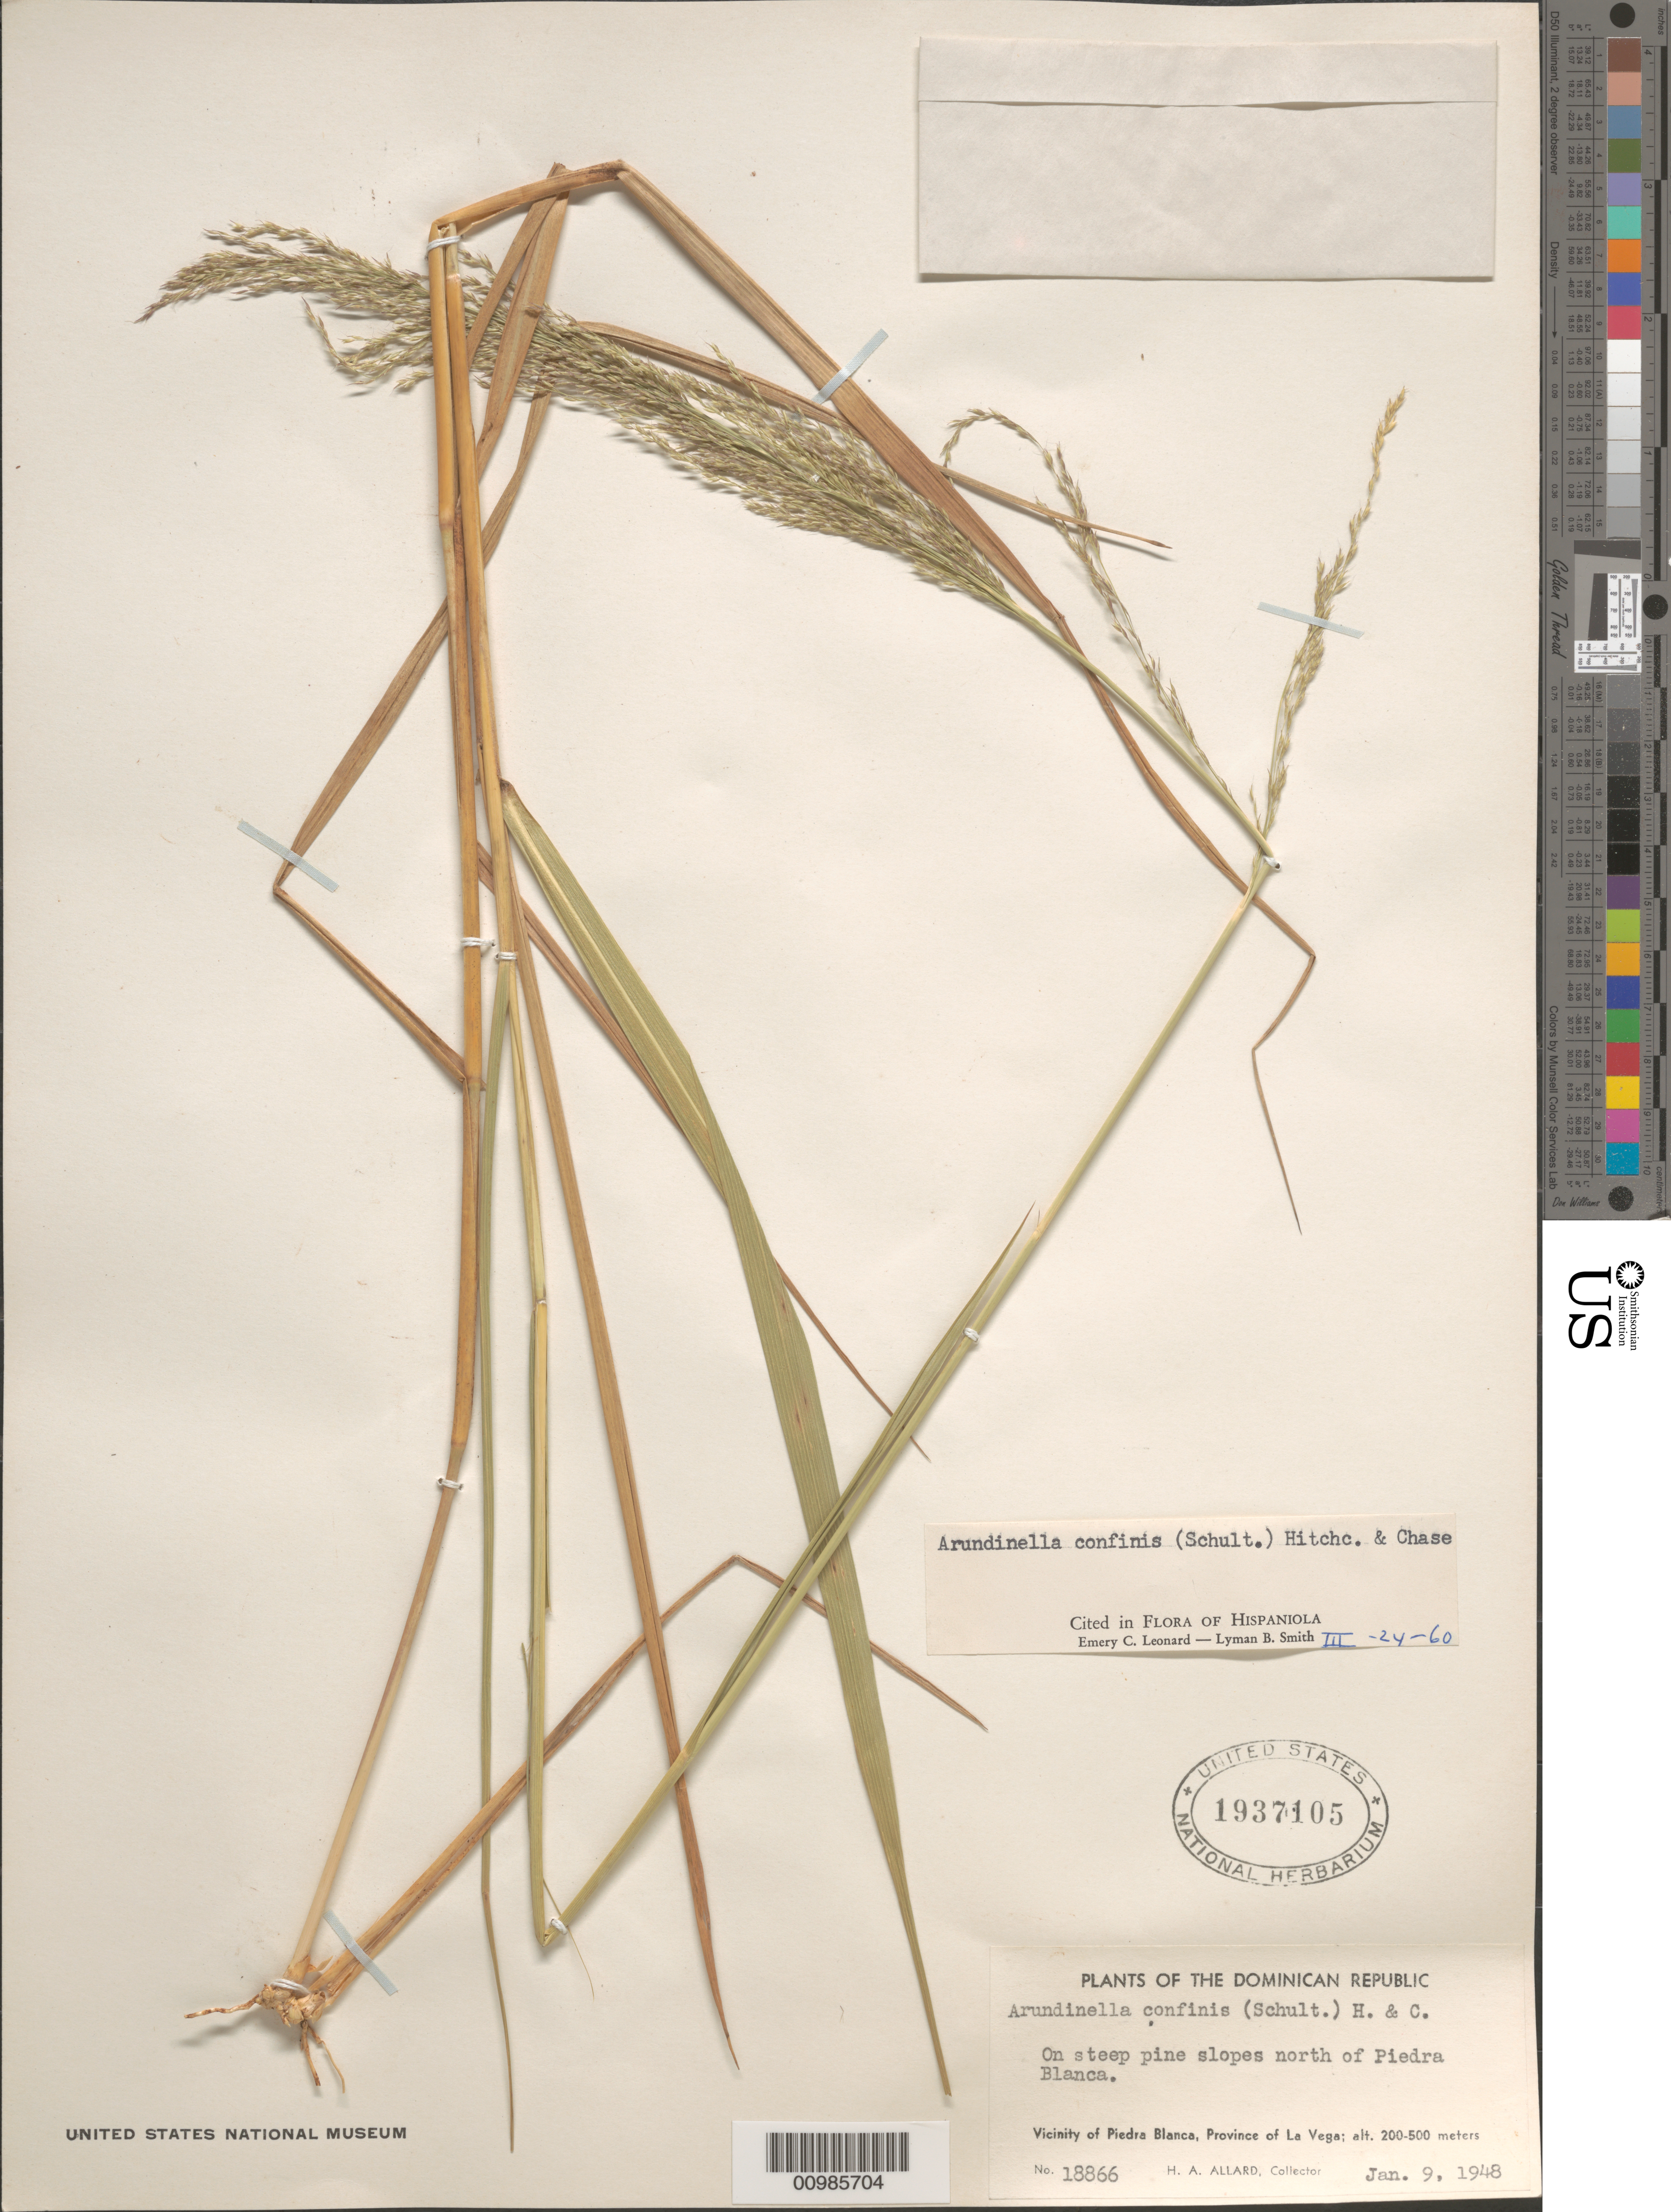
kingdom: Plantae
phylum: Tracheophyta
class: Liliopsida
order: Poales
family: Poaceae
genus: Arundinella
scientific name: Arundinella hispida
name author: (Humb. & Bonpl. ex Willd.) Kuntze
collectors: H. A. Allard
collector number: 18866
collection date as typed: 09 Jan 1948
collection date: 1948-01-09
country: Dominican Republic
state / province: La Vega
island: Hispaniola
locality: Vicinity of Piedra Blanca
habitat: on steep pine slopes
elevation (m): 200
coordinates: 0 N, 0 E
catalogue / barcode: US 1937105